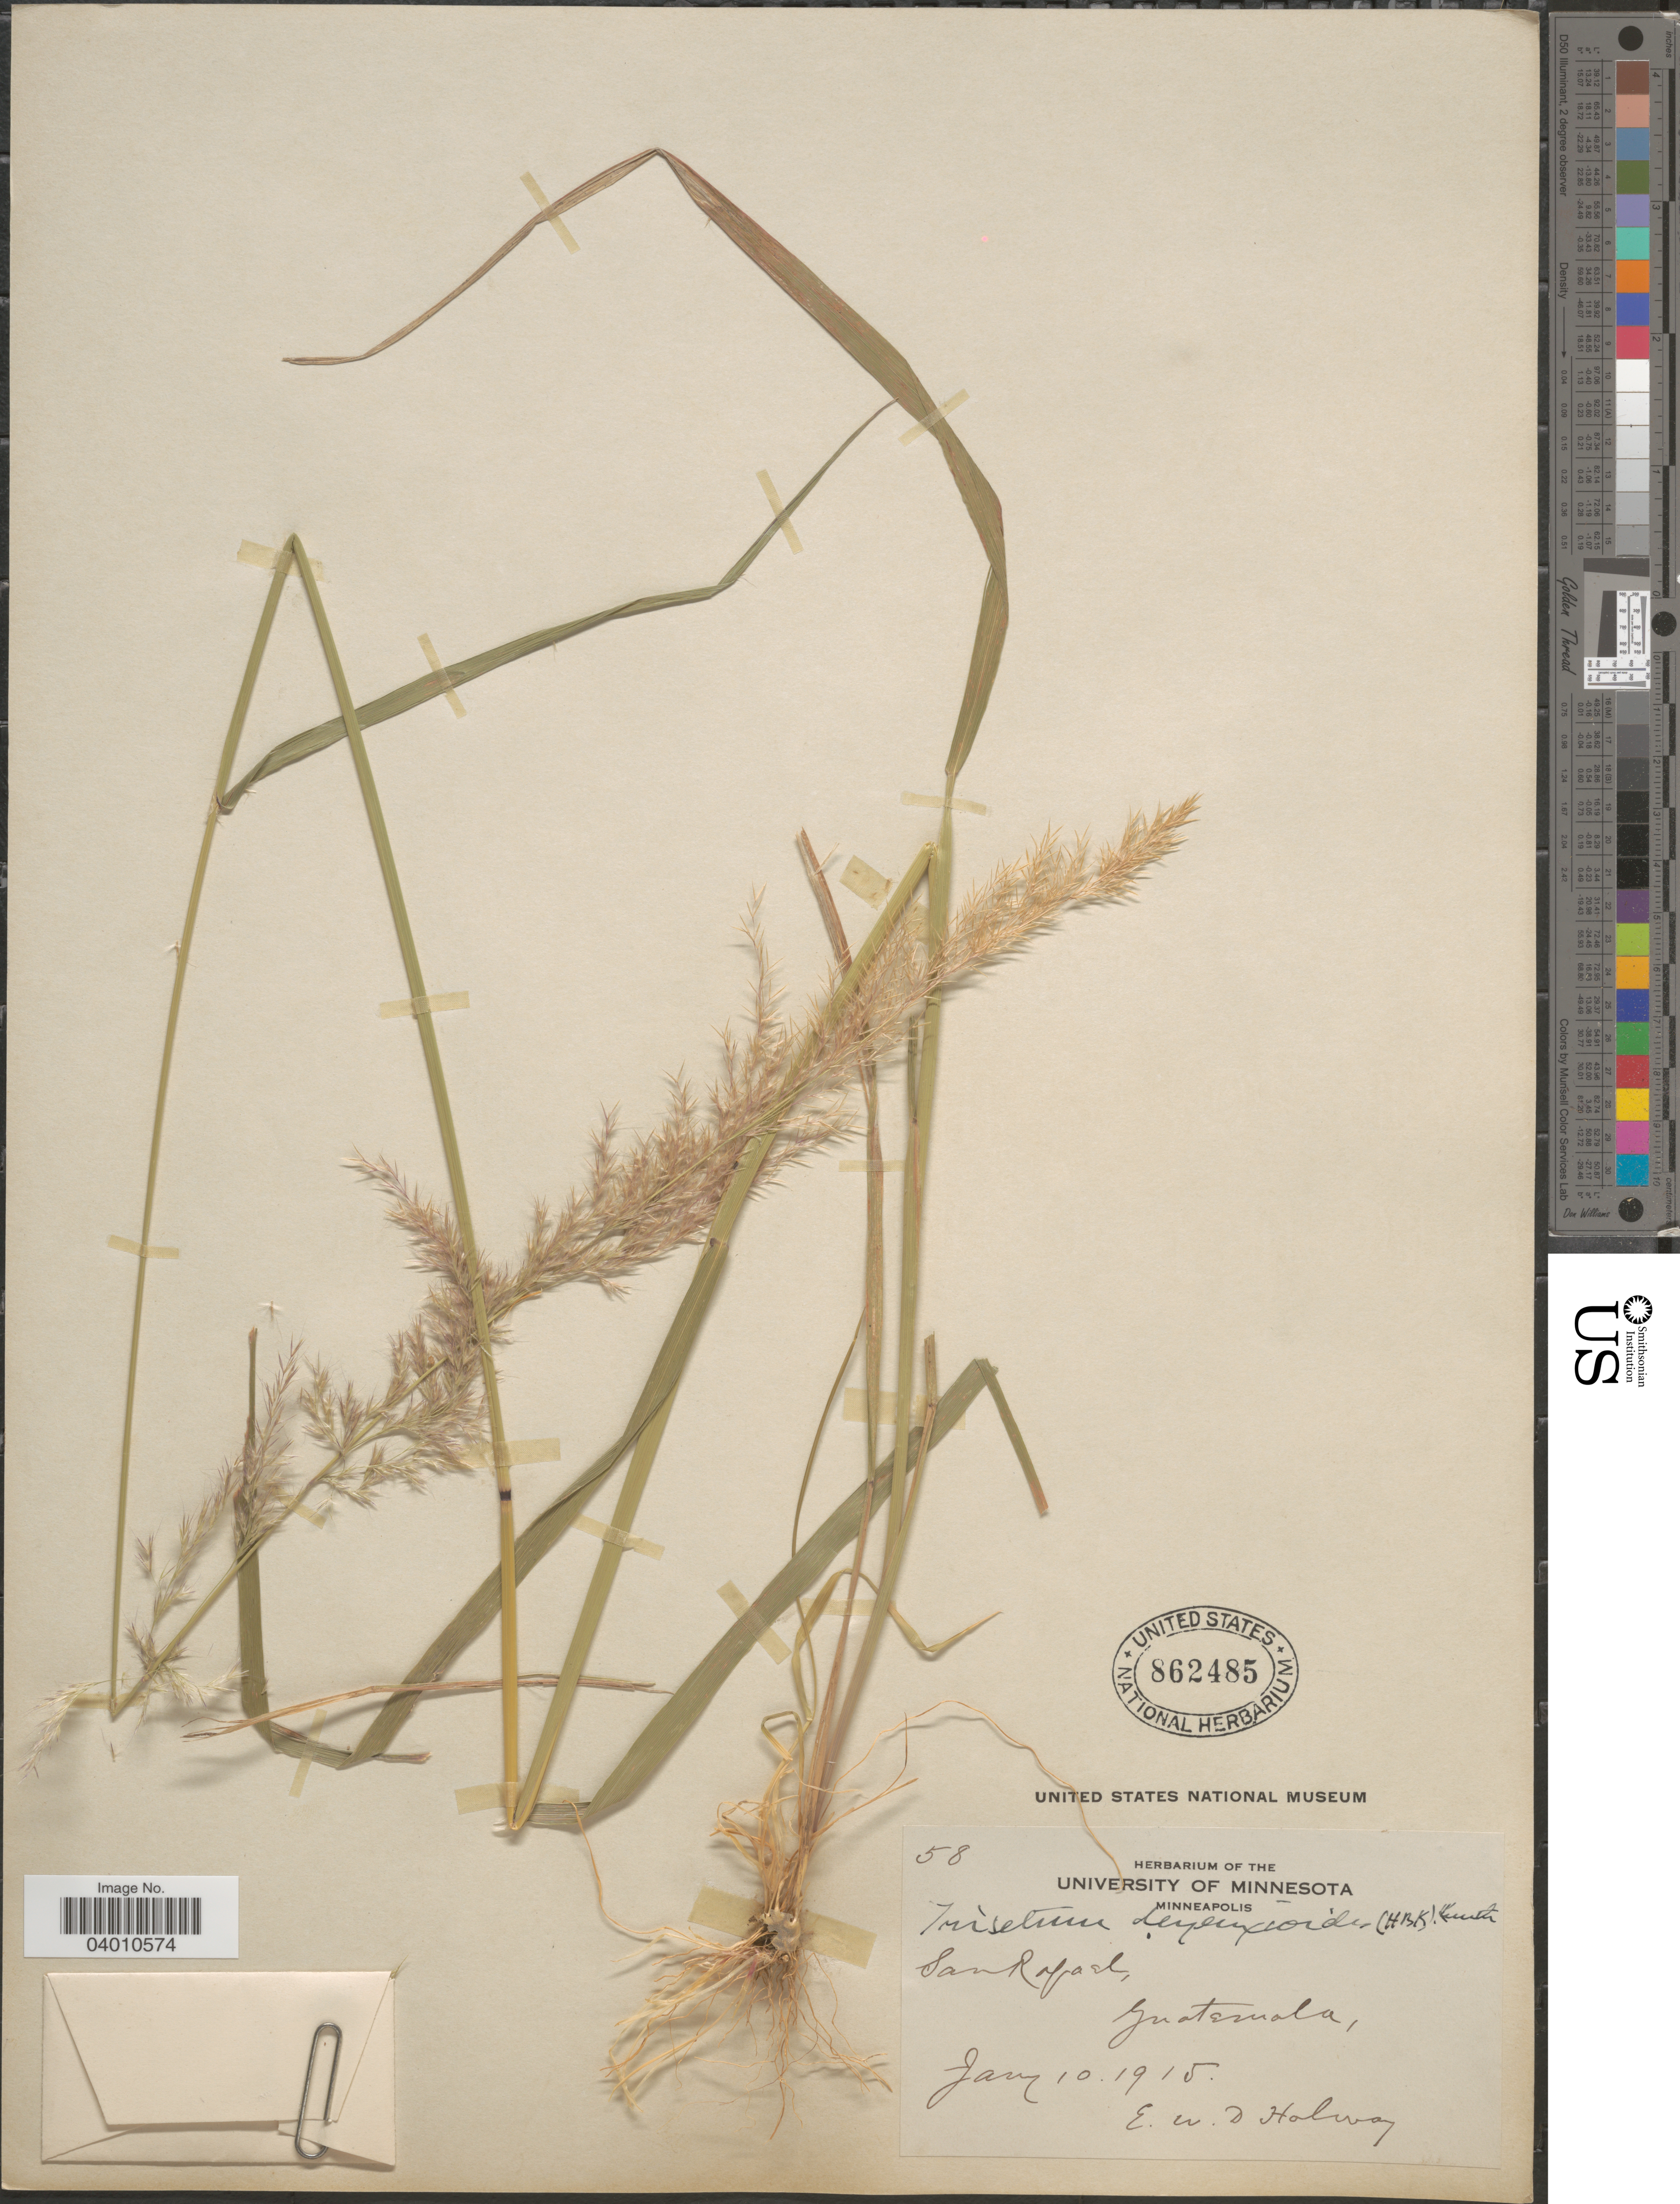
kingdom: Plantae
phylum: Tracheophyta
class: Liliopsida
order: Poales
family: Poaceae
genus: Peyritschia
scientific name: Peyritschia deyeuxioides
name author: (Kunth) Finot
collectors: E. W. D. Holway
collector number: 58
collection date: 1915-01-10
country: Guatemala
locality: San Rafael.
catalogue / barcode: US 862485